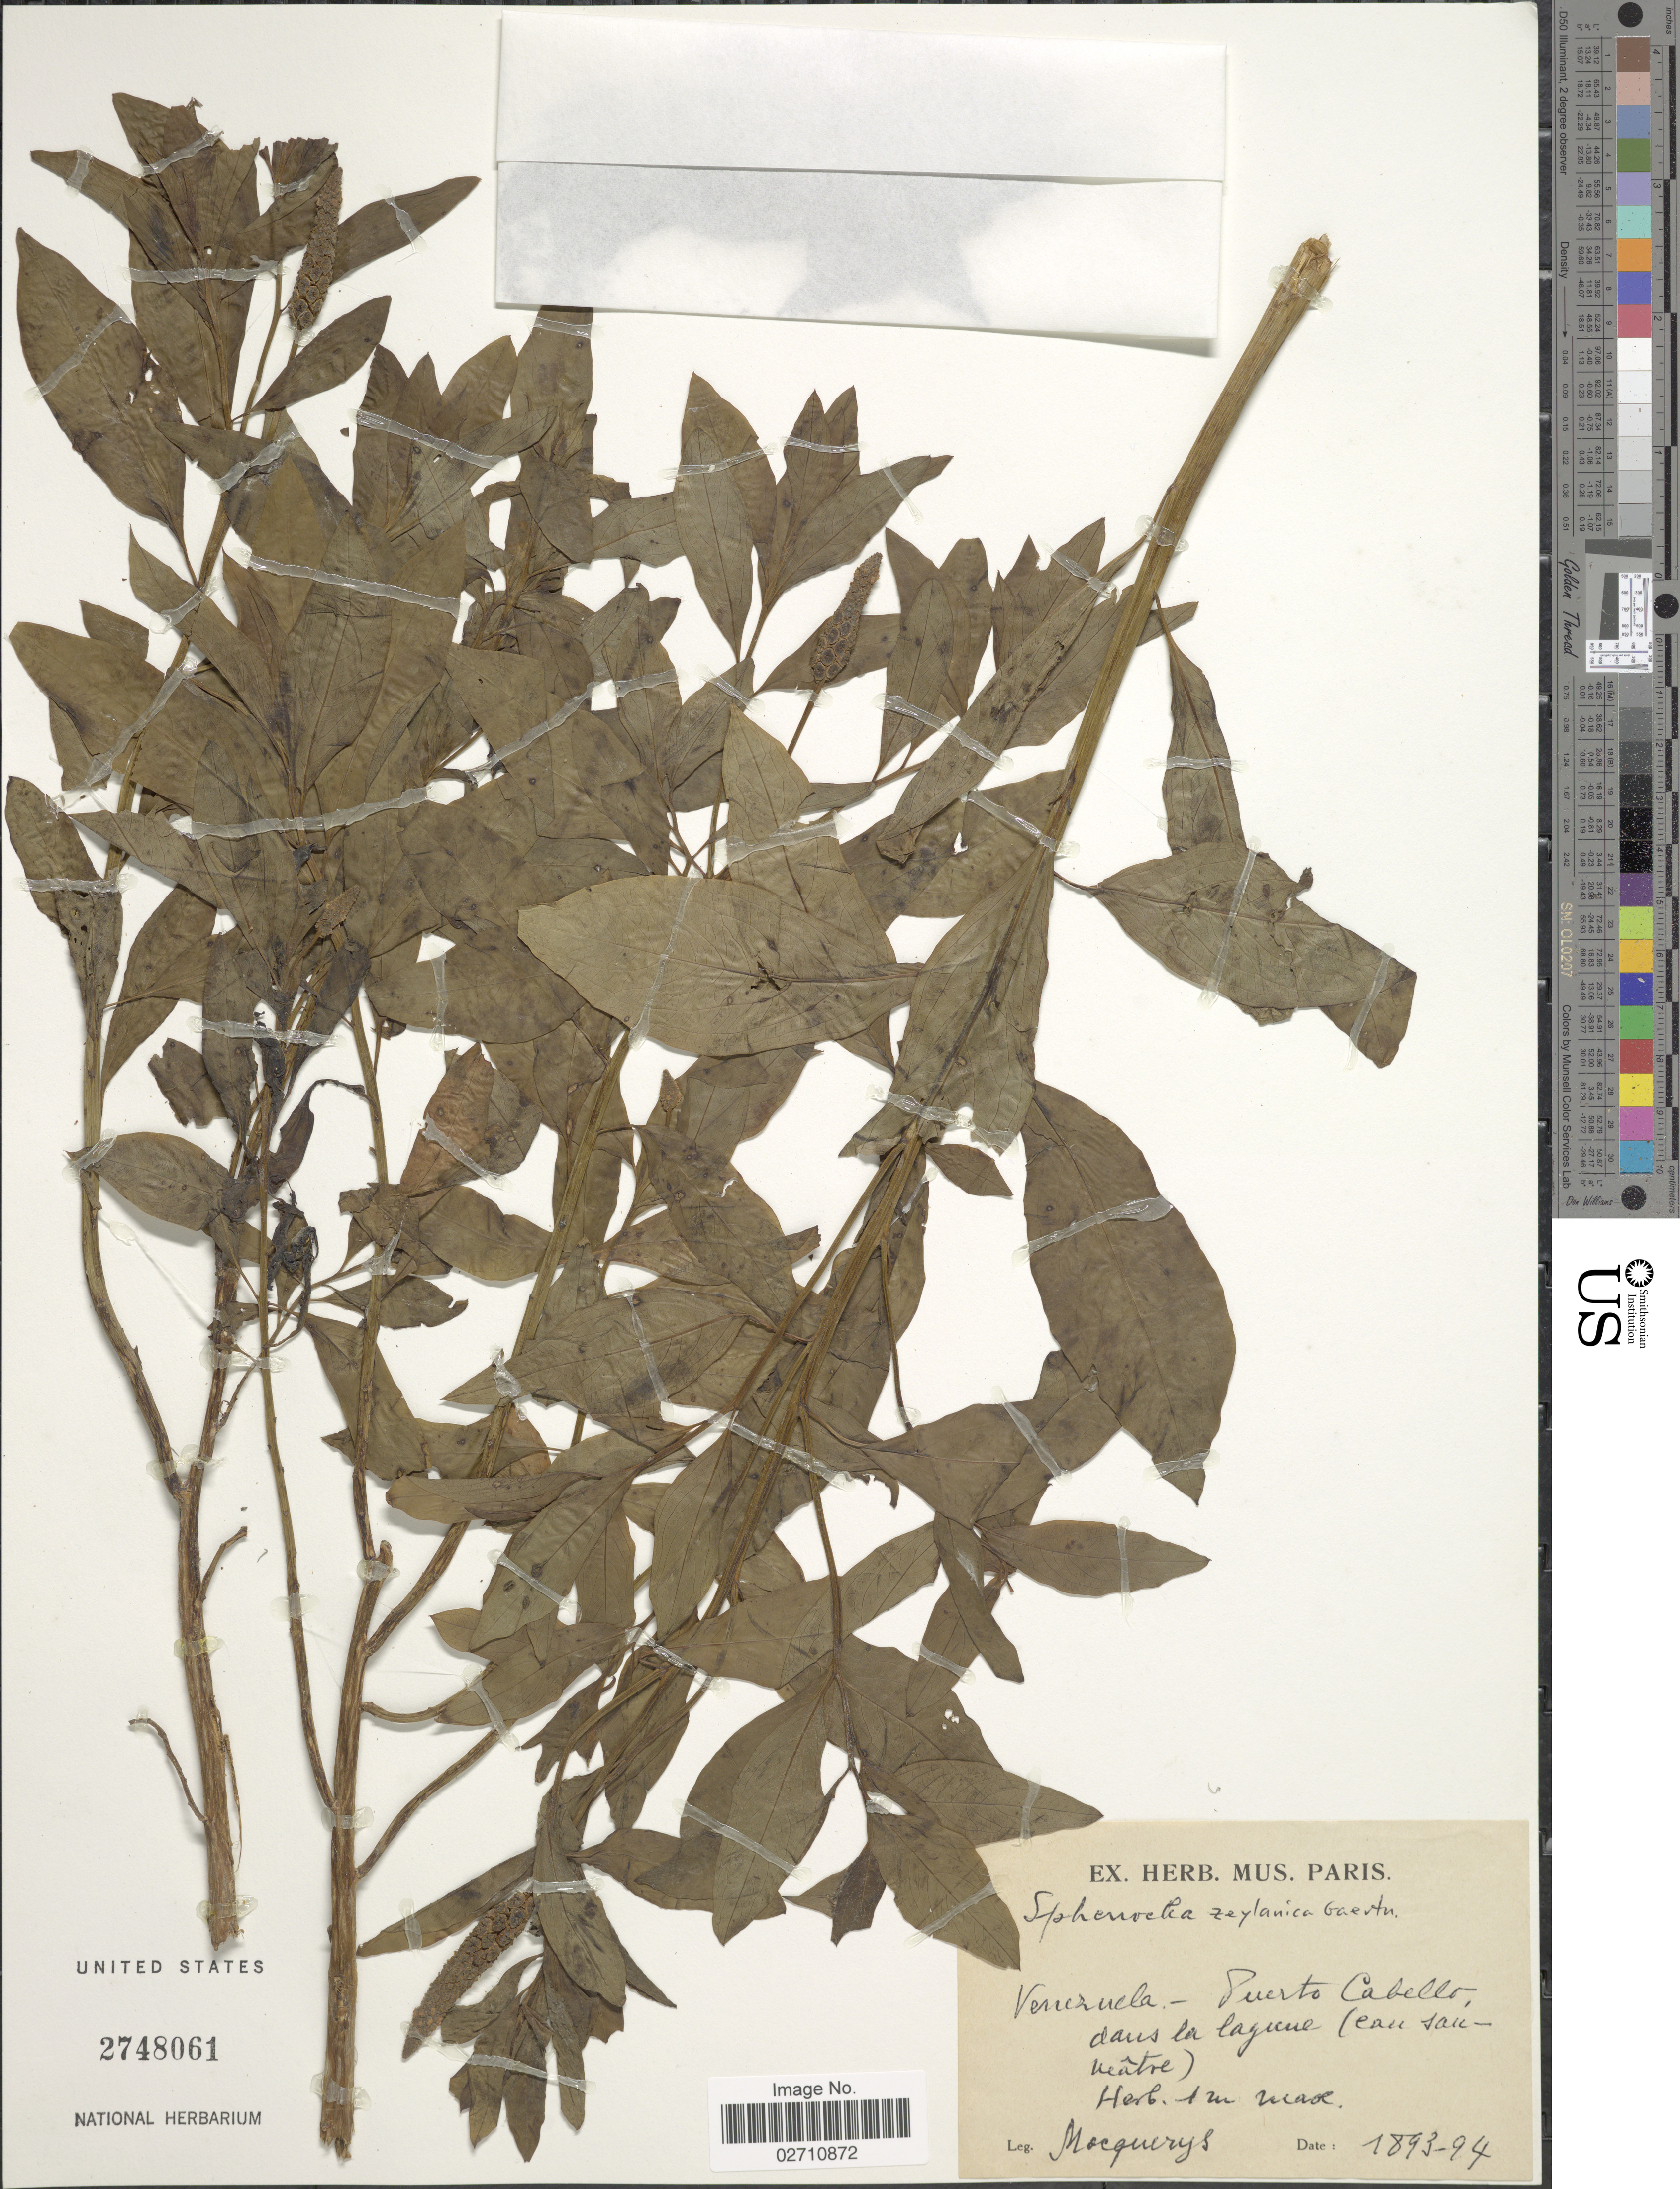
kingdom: Plantae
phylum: Tracheophyta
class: Magnoliopsida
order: Solanales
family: Sphenocleaceae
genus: Sphenoclea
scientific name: Sphenoclea zeylanica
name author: Gaertn.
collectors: A. Mocquerys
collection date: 1893/1894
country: Venezuela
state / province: Carabobo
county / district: Puerto Cabello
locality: Puerto Cabello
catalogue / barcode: US 2748061